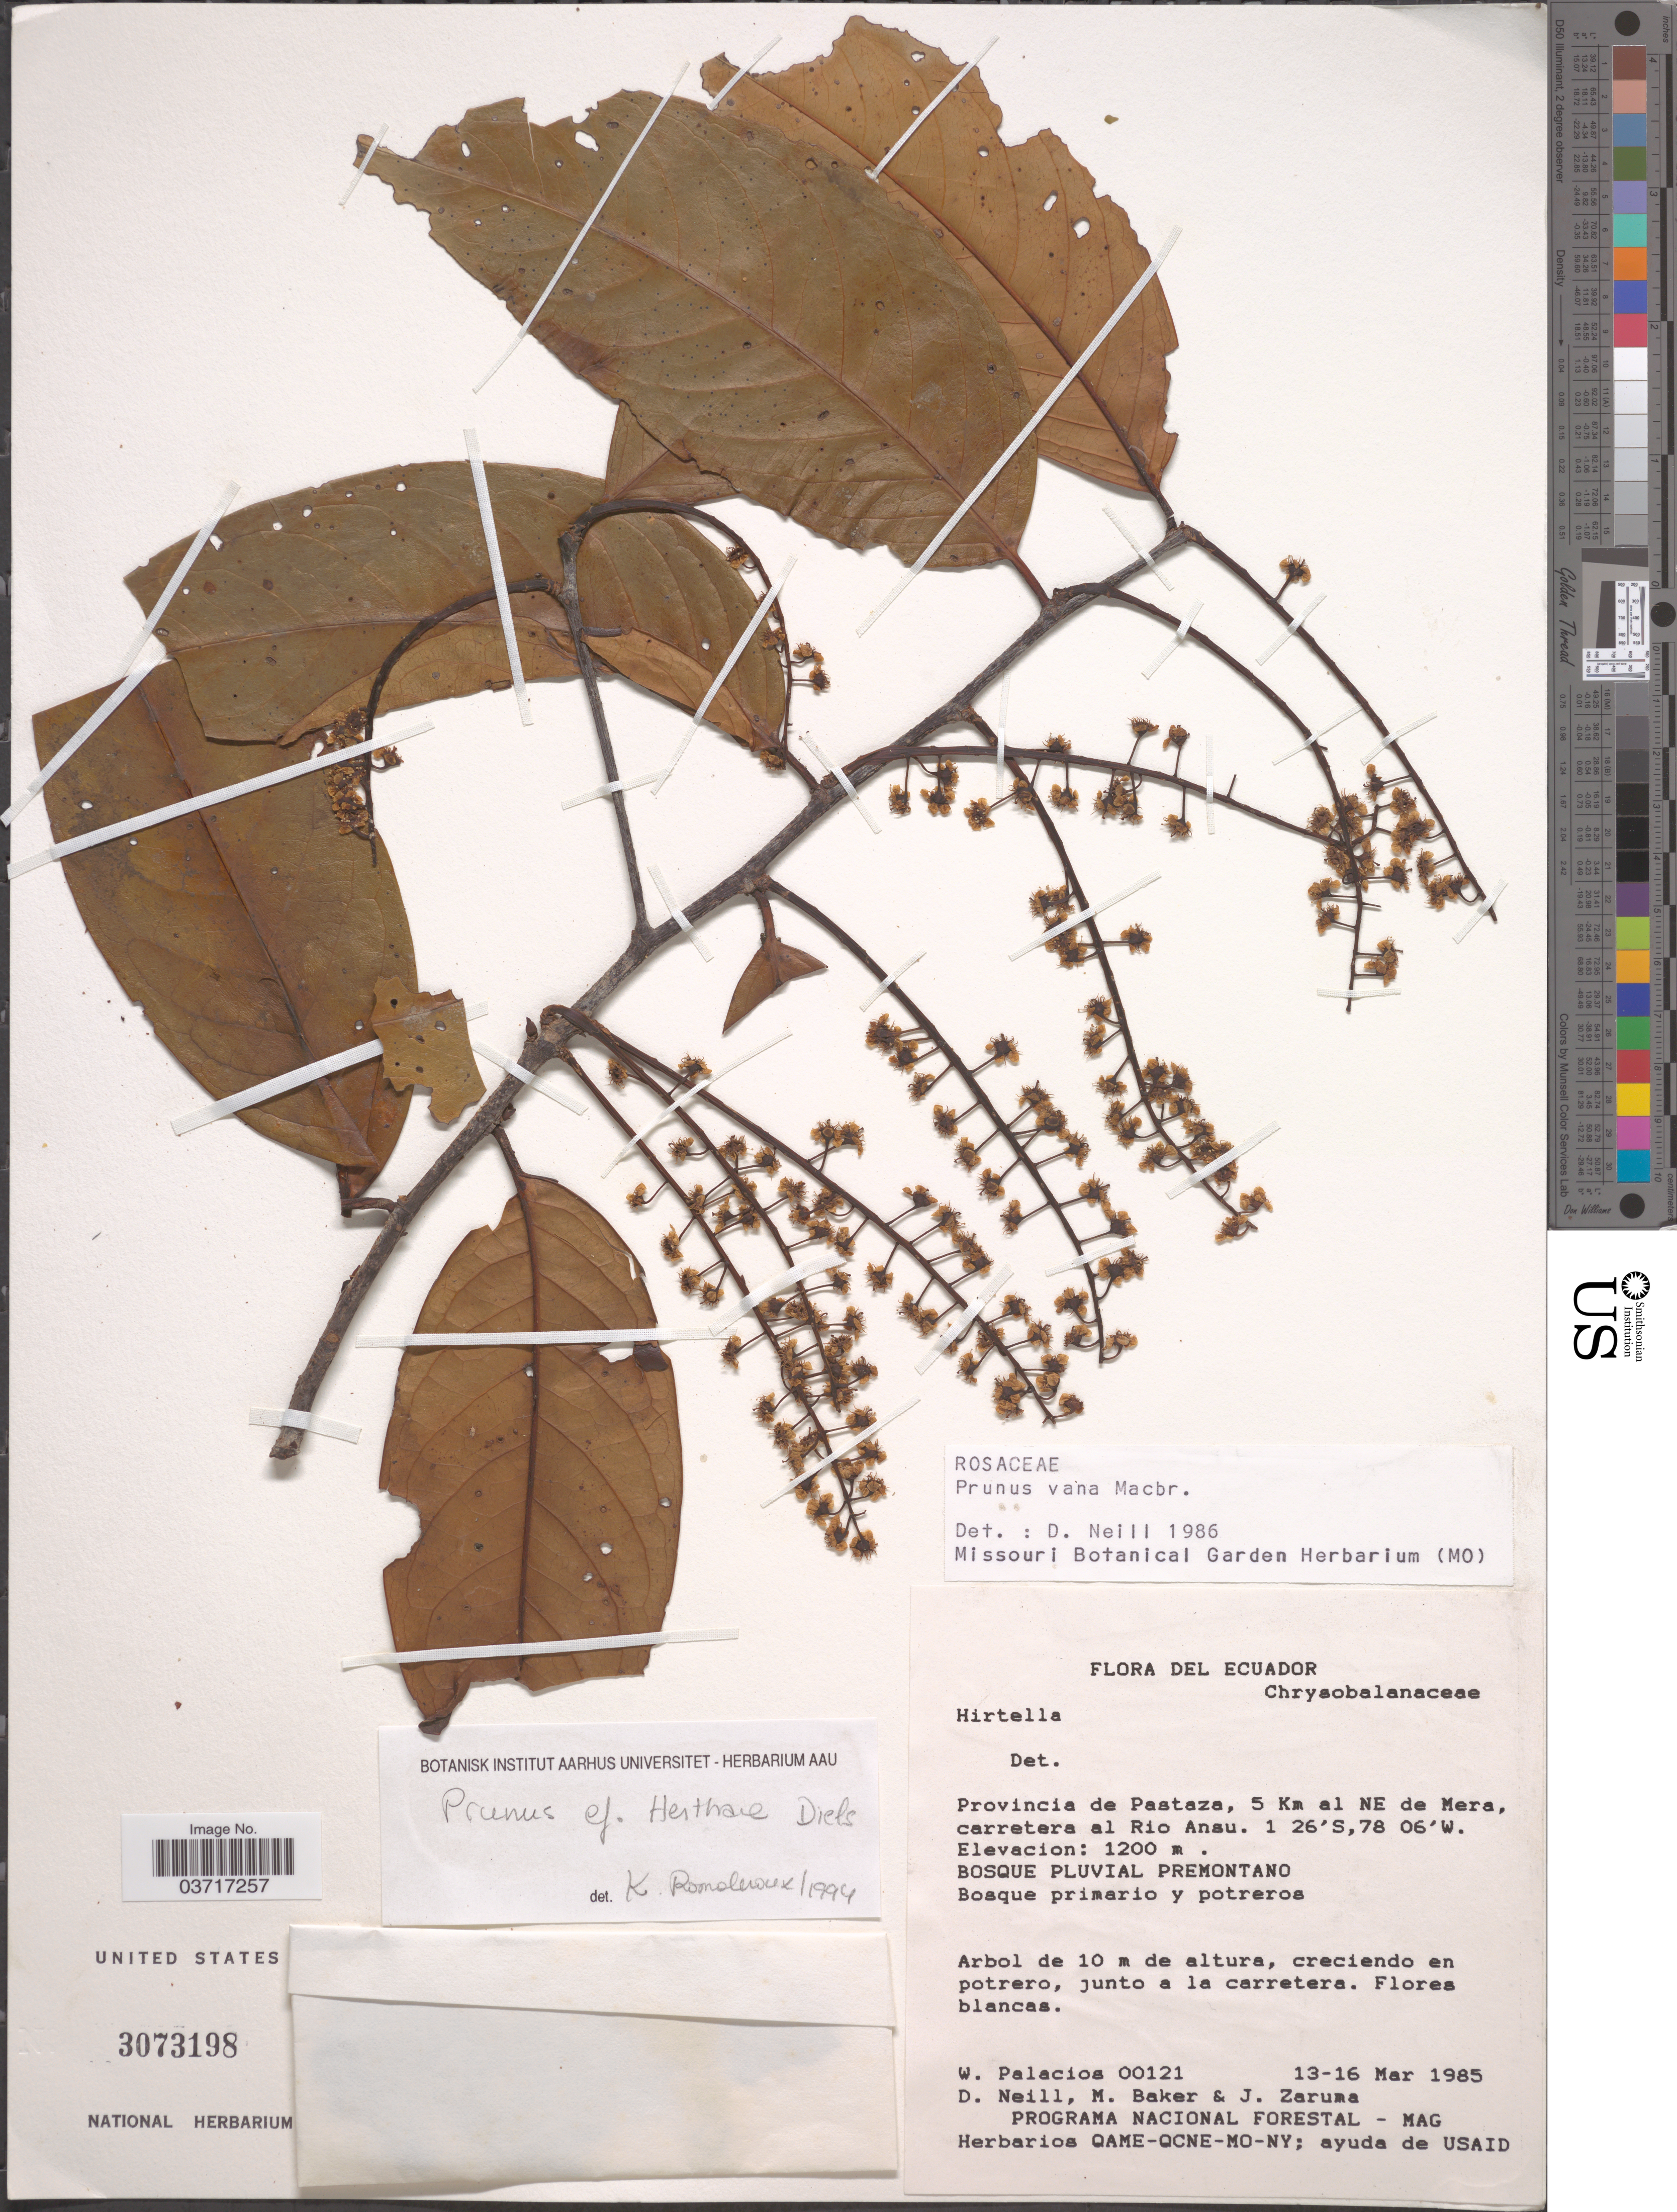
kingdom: Plantae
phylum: Tracheophyta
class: Magnoliopsida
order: Rosales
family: Rosaceae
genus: Prunus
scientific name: Prunus sp.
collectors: W. Palacios, D. Neill, M. Baker & J. Zaruma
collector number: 00121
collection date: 1985-03-13/1985-03-16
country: Ecuador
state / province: Pastaza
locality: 5 Km al NE de Mera, carretera al Rio Ansu.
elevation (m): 1200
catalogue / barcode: US 3073198